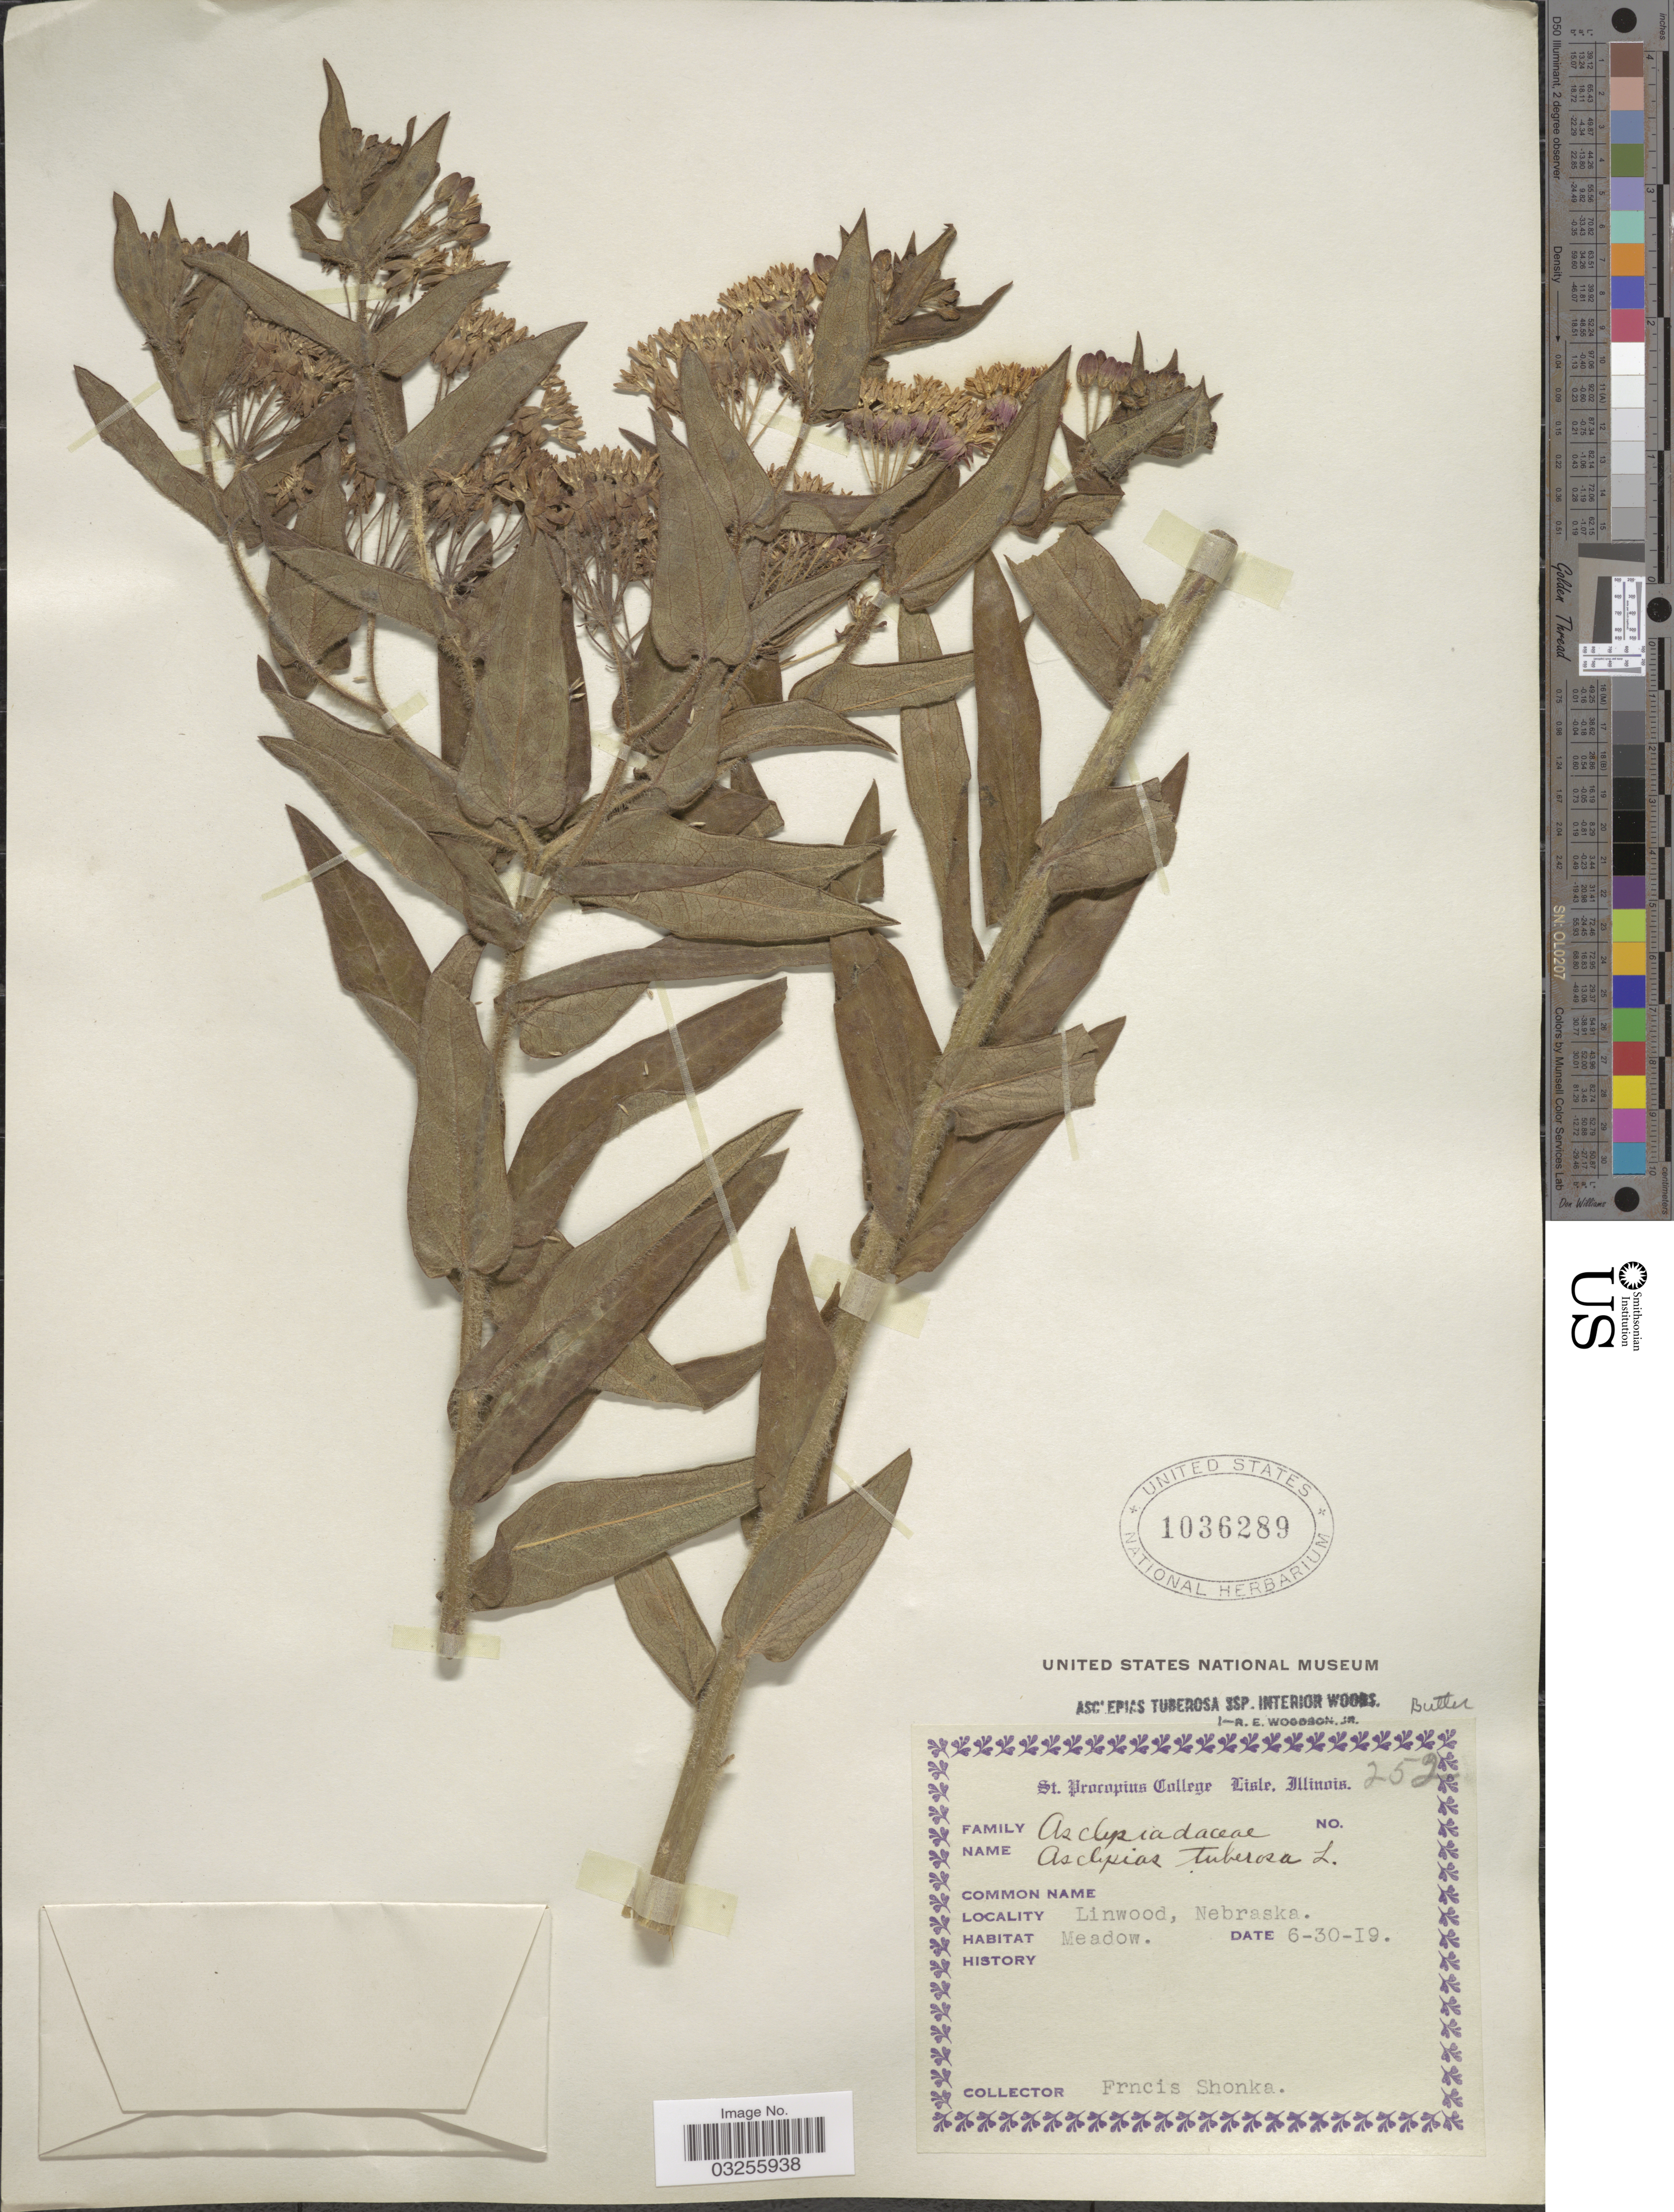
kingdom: Plantae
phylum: Tracheophyta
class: Magnoliopsida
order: Gentianales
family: Apocynaceae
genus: Asclepias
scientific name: Asclepias tuberosa subsp. interior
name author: Woodson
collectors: F. Shonka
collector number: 252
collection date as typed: Transcribed d/m/y: 30/6/19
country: United States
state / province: Nebraska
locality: Linwood.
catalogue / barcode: US 1036289